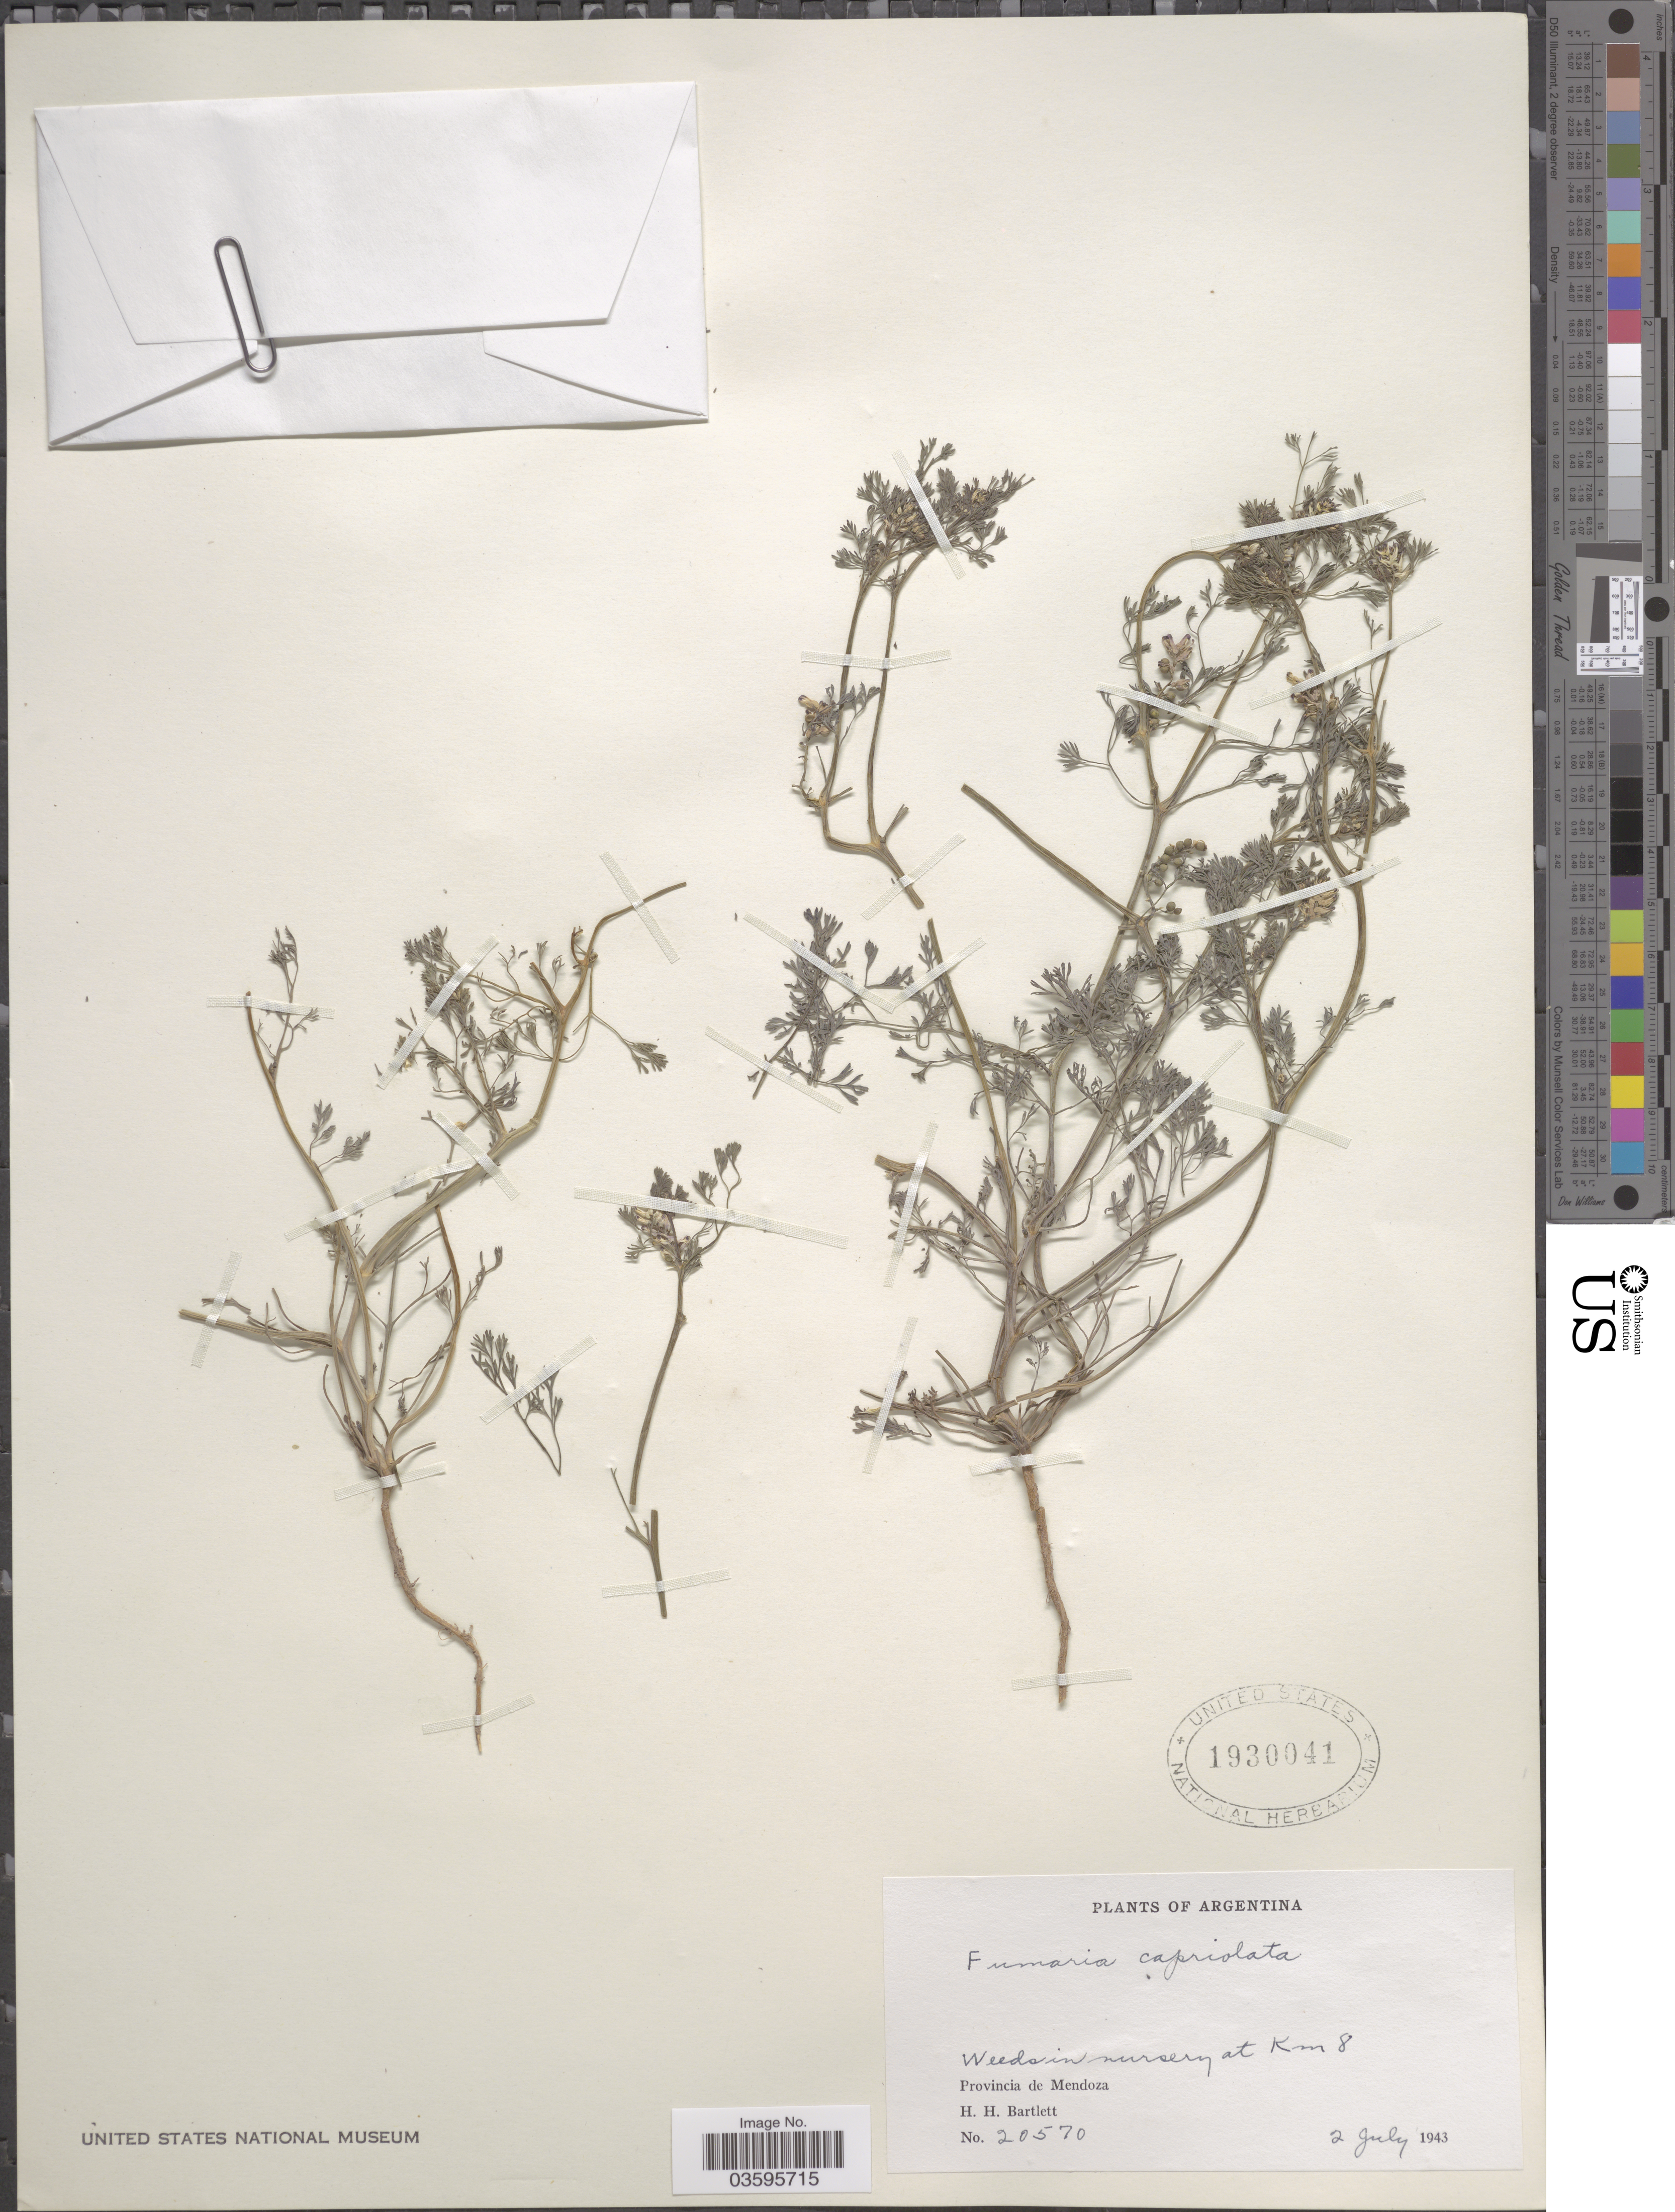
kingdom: Plantae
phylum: Tracheophyta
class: Magnoliopsida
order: Ranunculales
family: Papaveraceae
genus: Fumaria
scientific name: Fumaria capreolata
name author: L.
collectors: H. H. Bartlett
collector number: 20570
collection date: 1943-07-02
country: Argentina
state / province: Mendoza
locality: Weeds in nursery at Km 8. Provincia de Mendoza.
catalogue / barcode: US 1930041